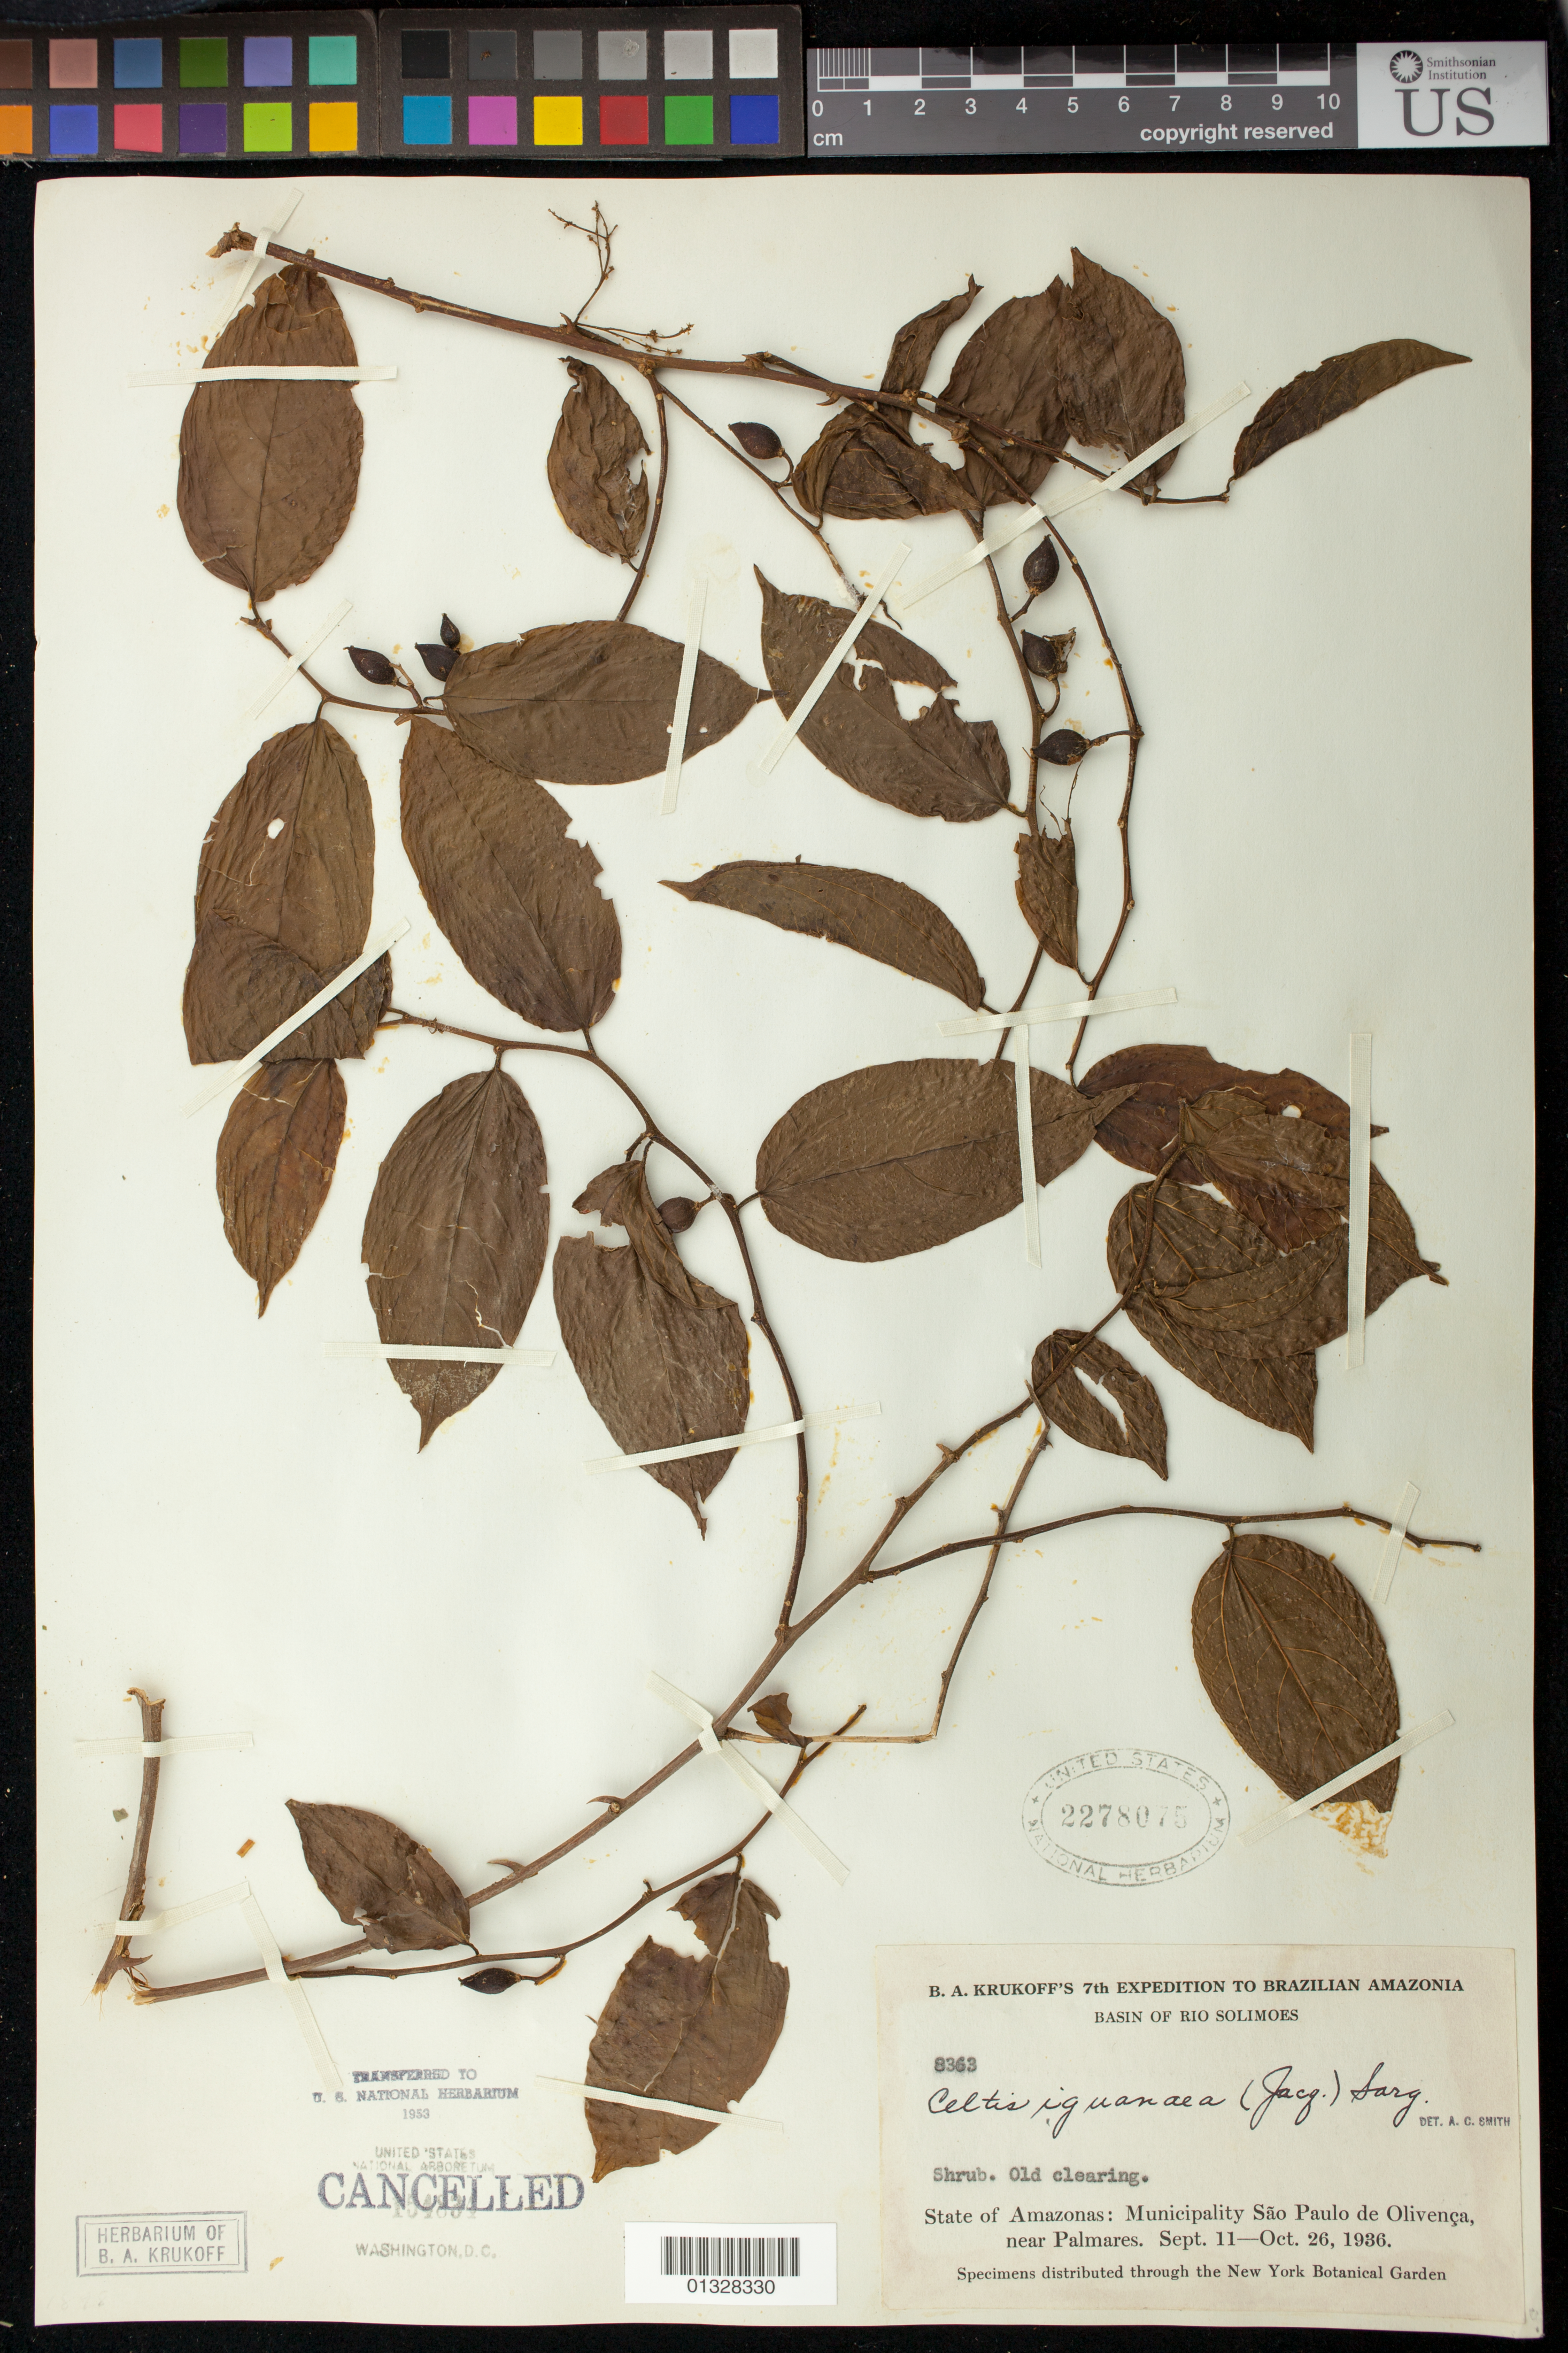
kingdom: Plantae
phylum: Tracheophyta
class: Magnoliopsida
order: Rosales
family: Cannabaceae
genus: Celtis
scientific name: Celtis iguanaea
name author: (Jacq.) Sarg.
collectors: B. A. Krukoff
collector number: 8363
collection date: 1936-09-11/1936-10-26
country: Brazil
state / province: Amazonas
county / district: São Paulo de Olivença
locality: Near Palmares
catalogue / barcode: US 2278075